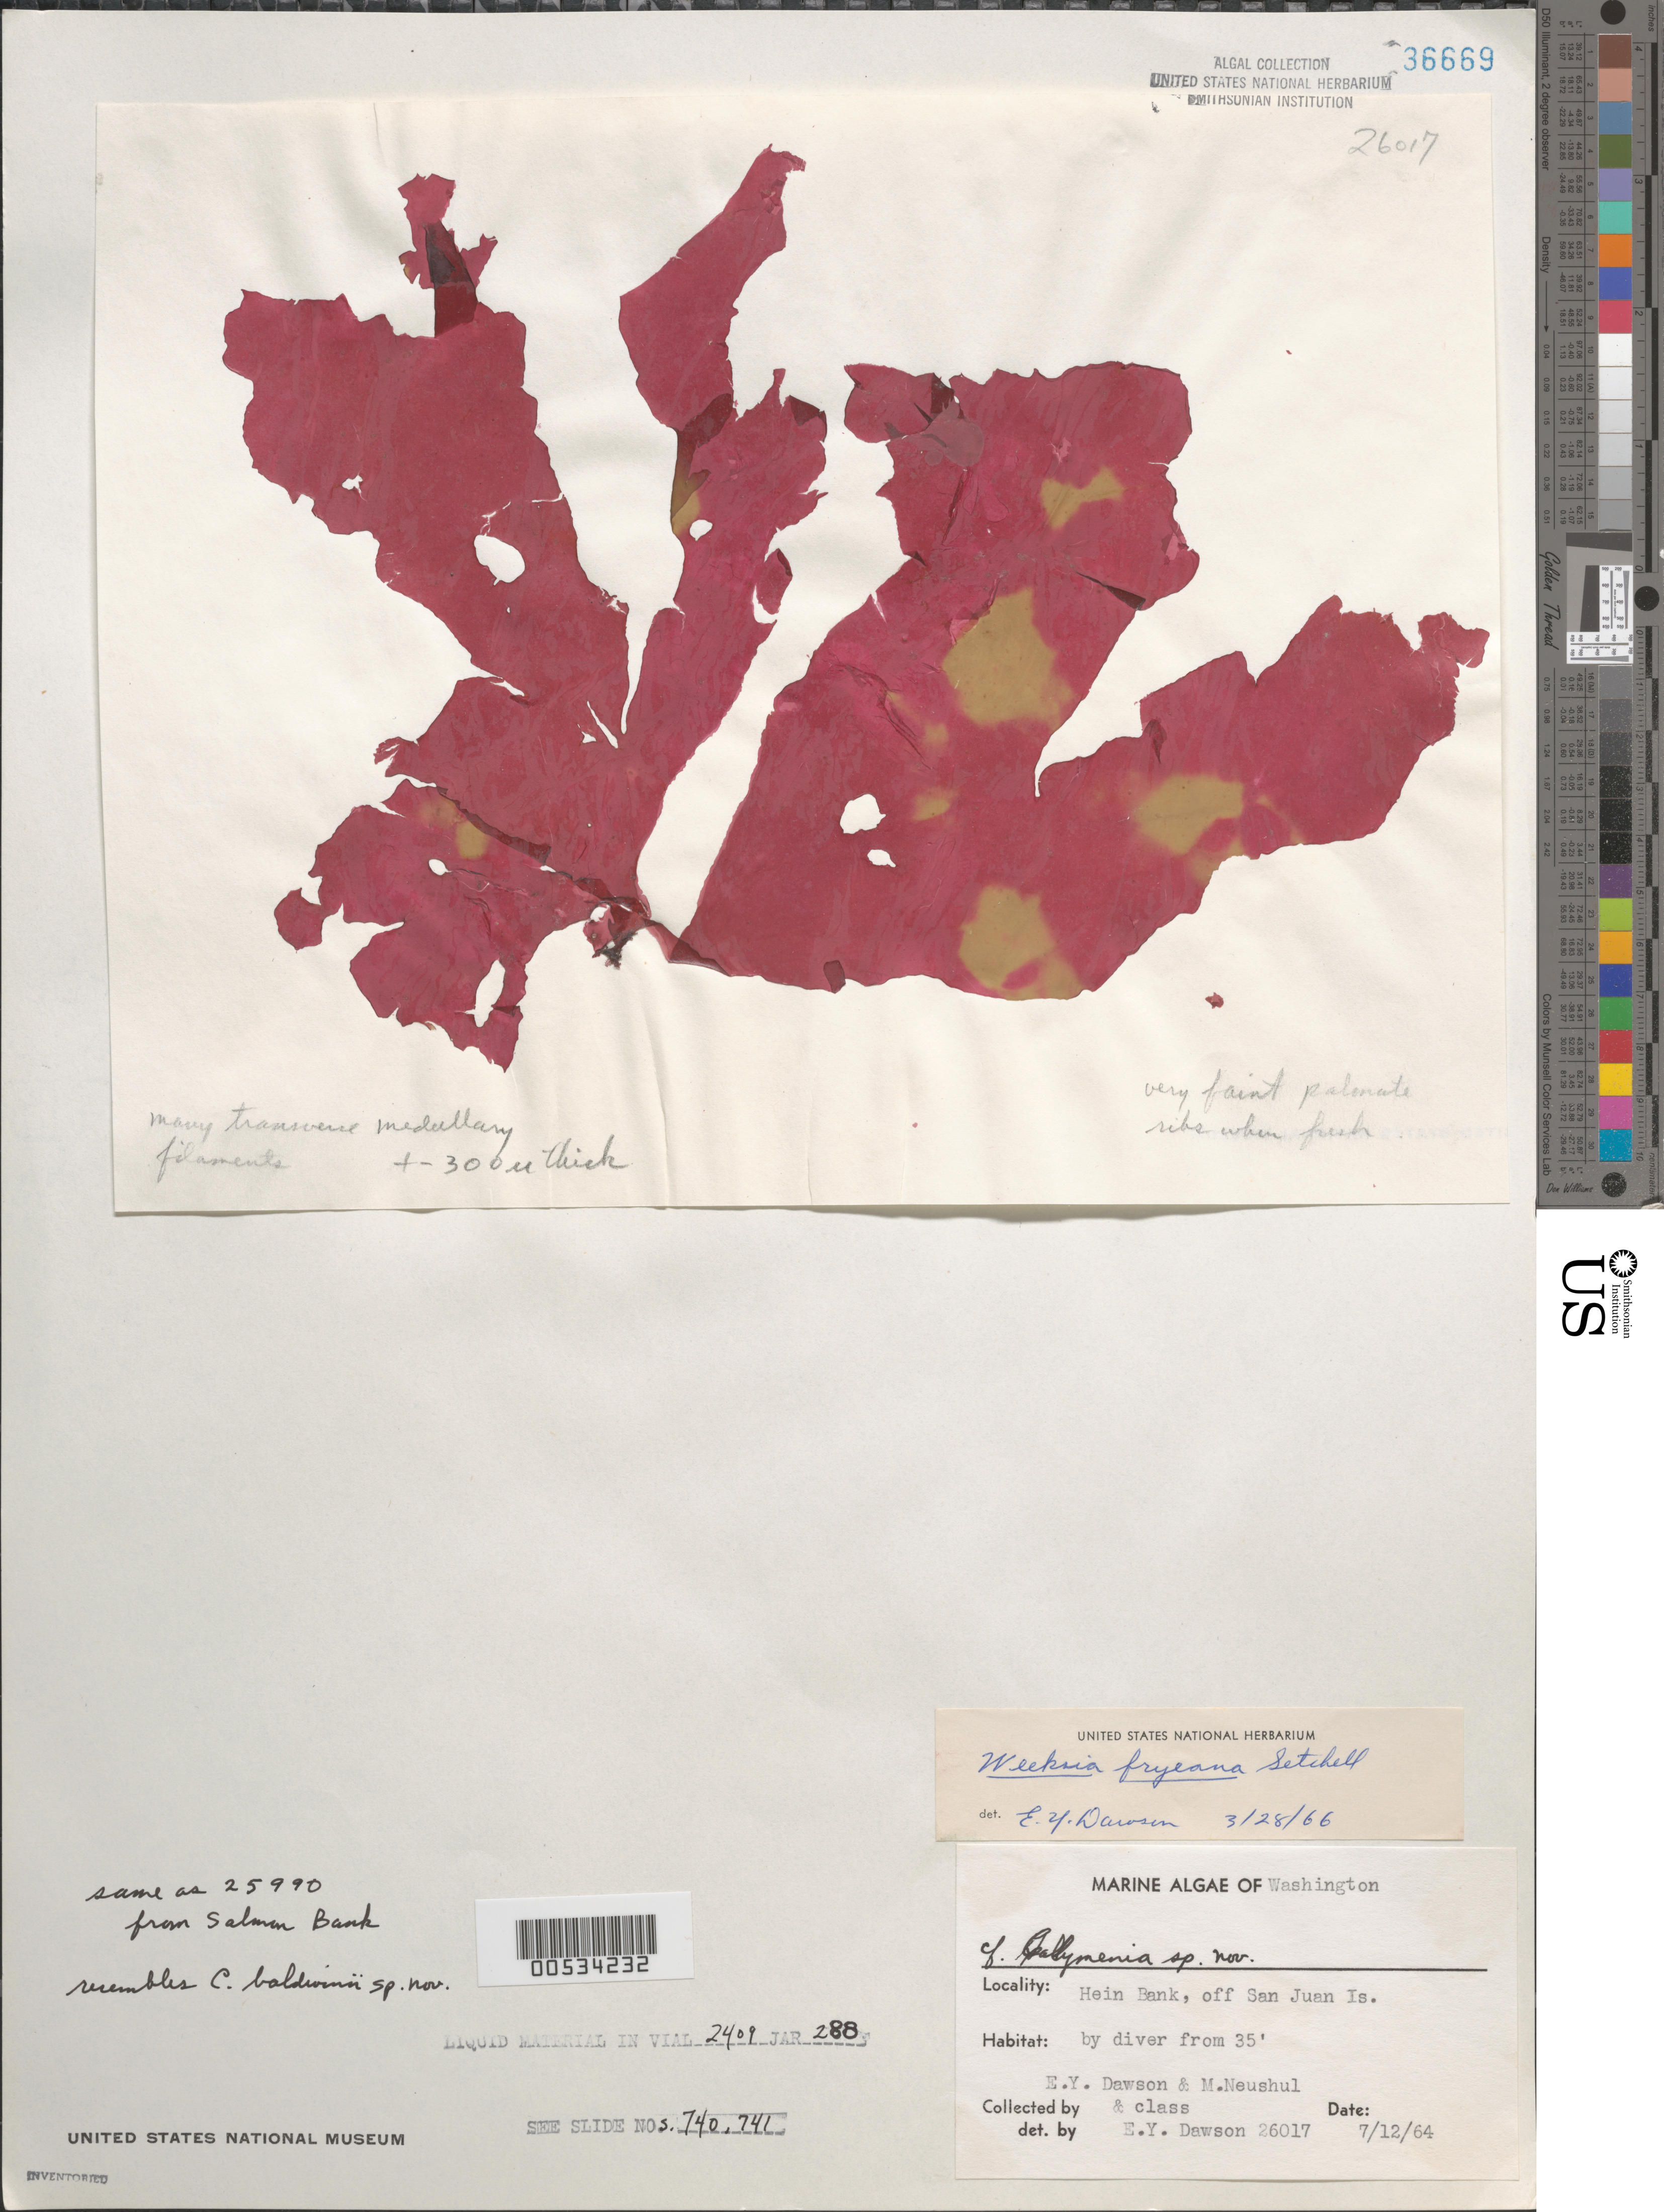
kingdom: Plantae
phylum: Rhodophyta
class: Florideophyceae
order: Gigartinales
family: Dumontiaceae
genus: Weeksia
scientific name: Weeksia coccinea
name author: (Harv.) S.C. Lindstrom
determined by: Algae name updating Project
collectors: E. Y. Dawson & M. Neushul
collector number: EYD 26017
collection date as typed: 12 Jul 1963 or 12 Jul 1964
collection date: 1963-07-12 or 1964-07-12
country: United States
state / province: Washington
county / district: San Juan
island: San Juan Island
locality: Hein Bank, off San Juan Island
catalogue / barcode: US 36669